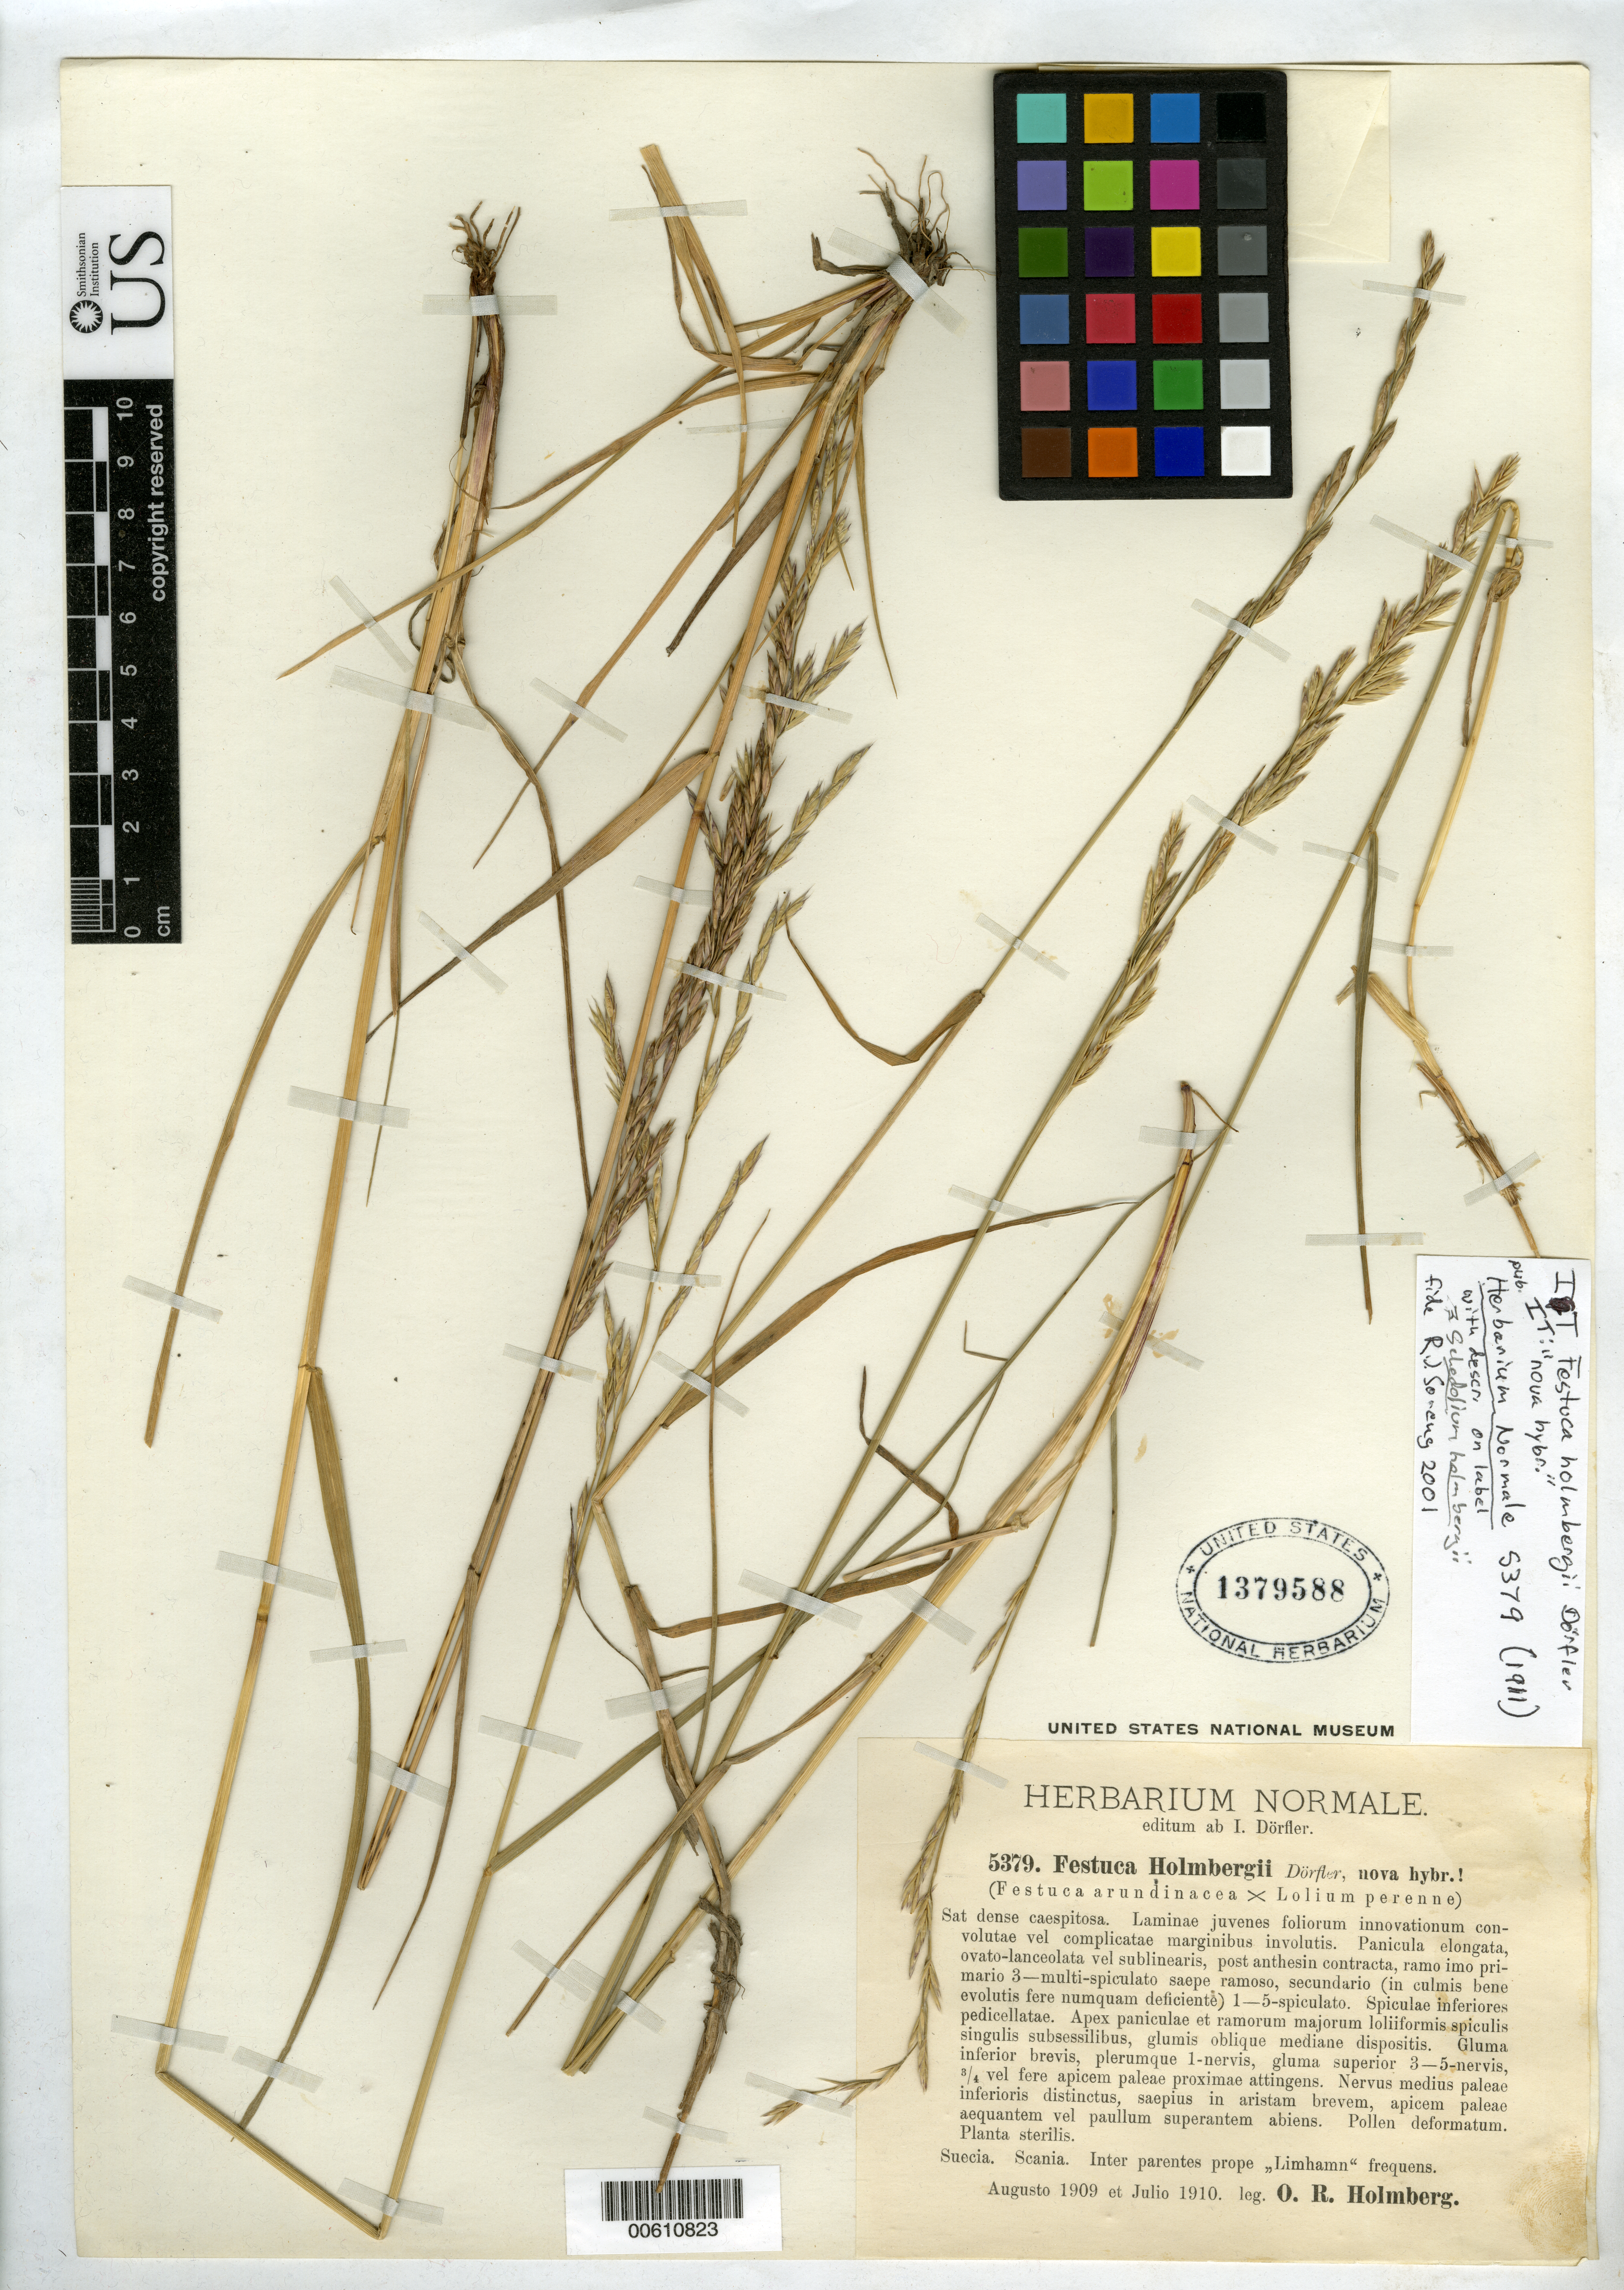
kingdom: Plantae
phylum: Tracheophyta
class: Liliopsida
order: Poales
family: Poaceae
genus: Festuca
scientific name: Festuca holmbergii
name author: Dörfl.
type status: Isosyntype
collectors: O. Holmberg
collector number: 5379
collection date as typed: Aug 1909 and -- Jul 1910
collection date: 1909-08,1910-07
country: Sweden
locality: Scania.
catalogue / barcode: US 1379588